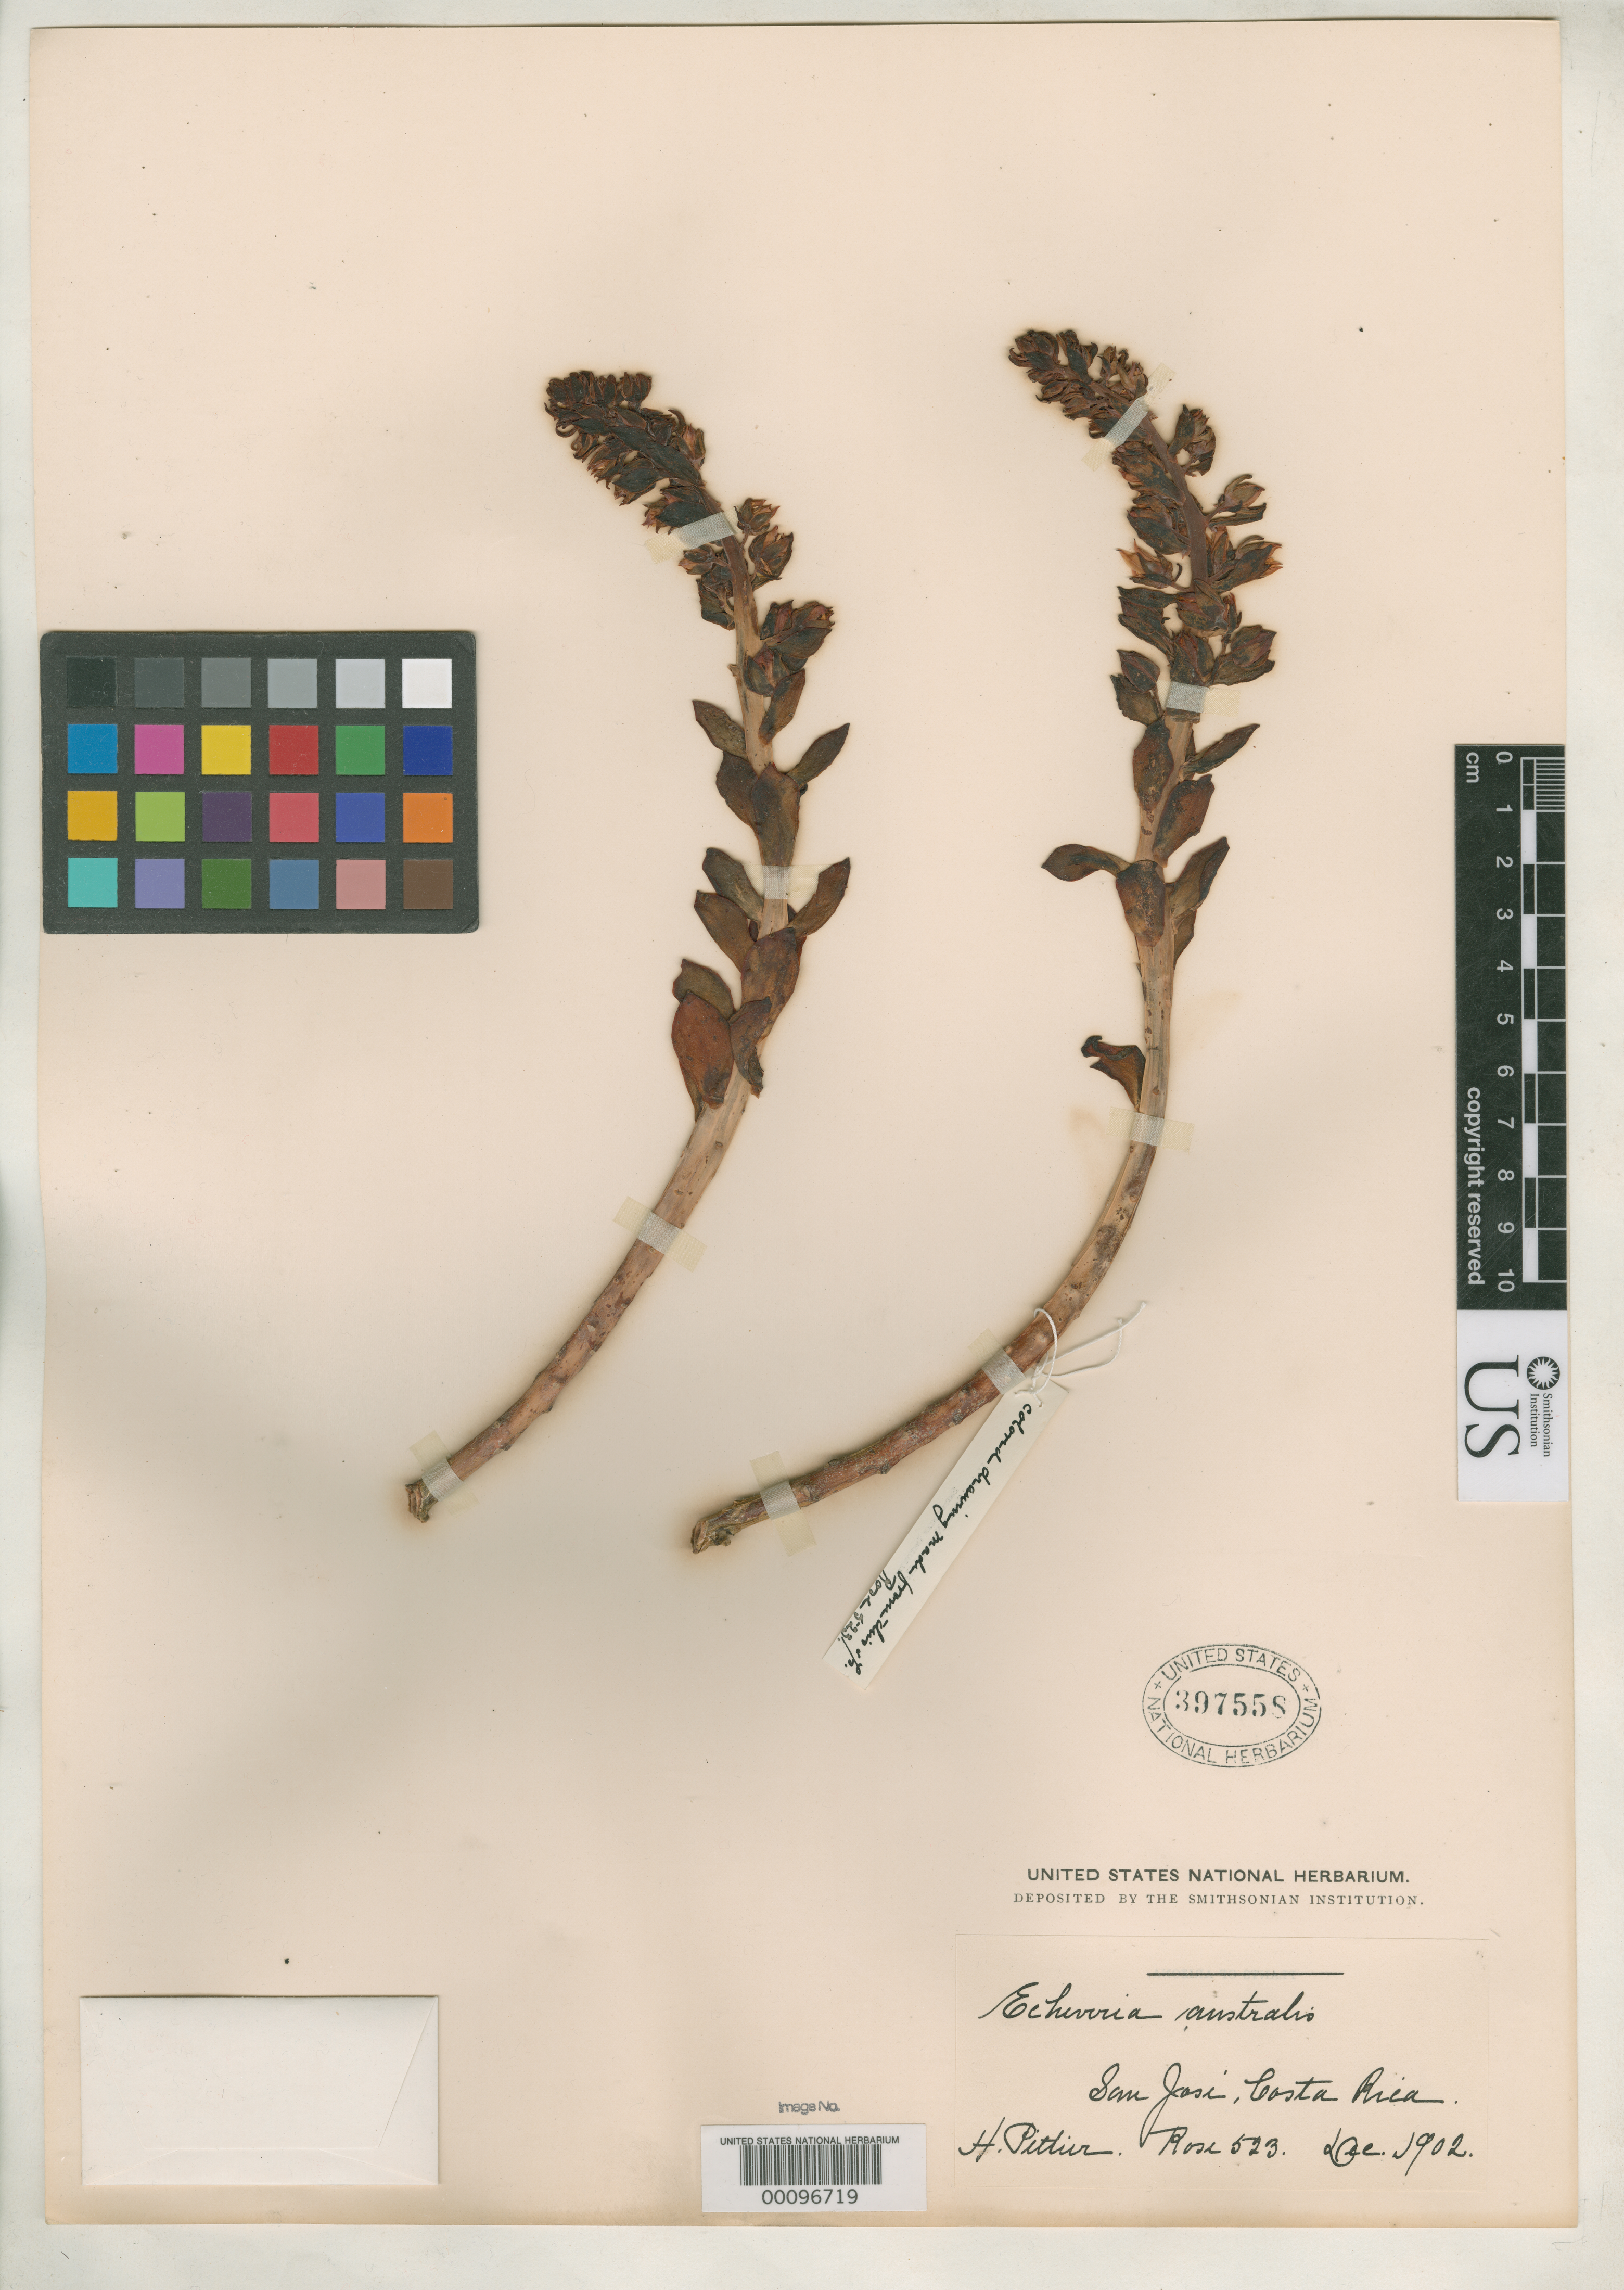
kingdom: Plantae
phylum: Tracheophyta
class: Magnoliopsida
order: Saxifragales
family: Crassulaceae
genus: Echeveria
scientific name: Echeveria australis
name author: Rose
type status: Isolectotype; Type Collection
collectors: H. F. Pittier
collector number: Rose 523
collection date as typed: Dec 1902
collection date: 1902-12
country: Costa Rica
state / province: San José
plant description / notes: One of two original US sheets (USNH 397557, 397558), apparently made from cultivated material.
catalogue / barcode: US 397558